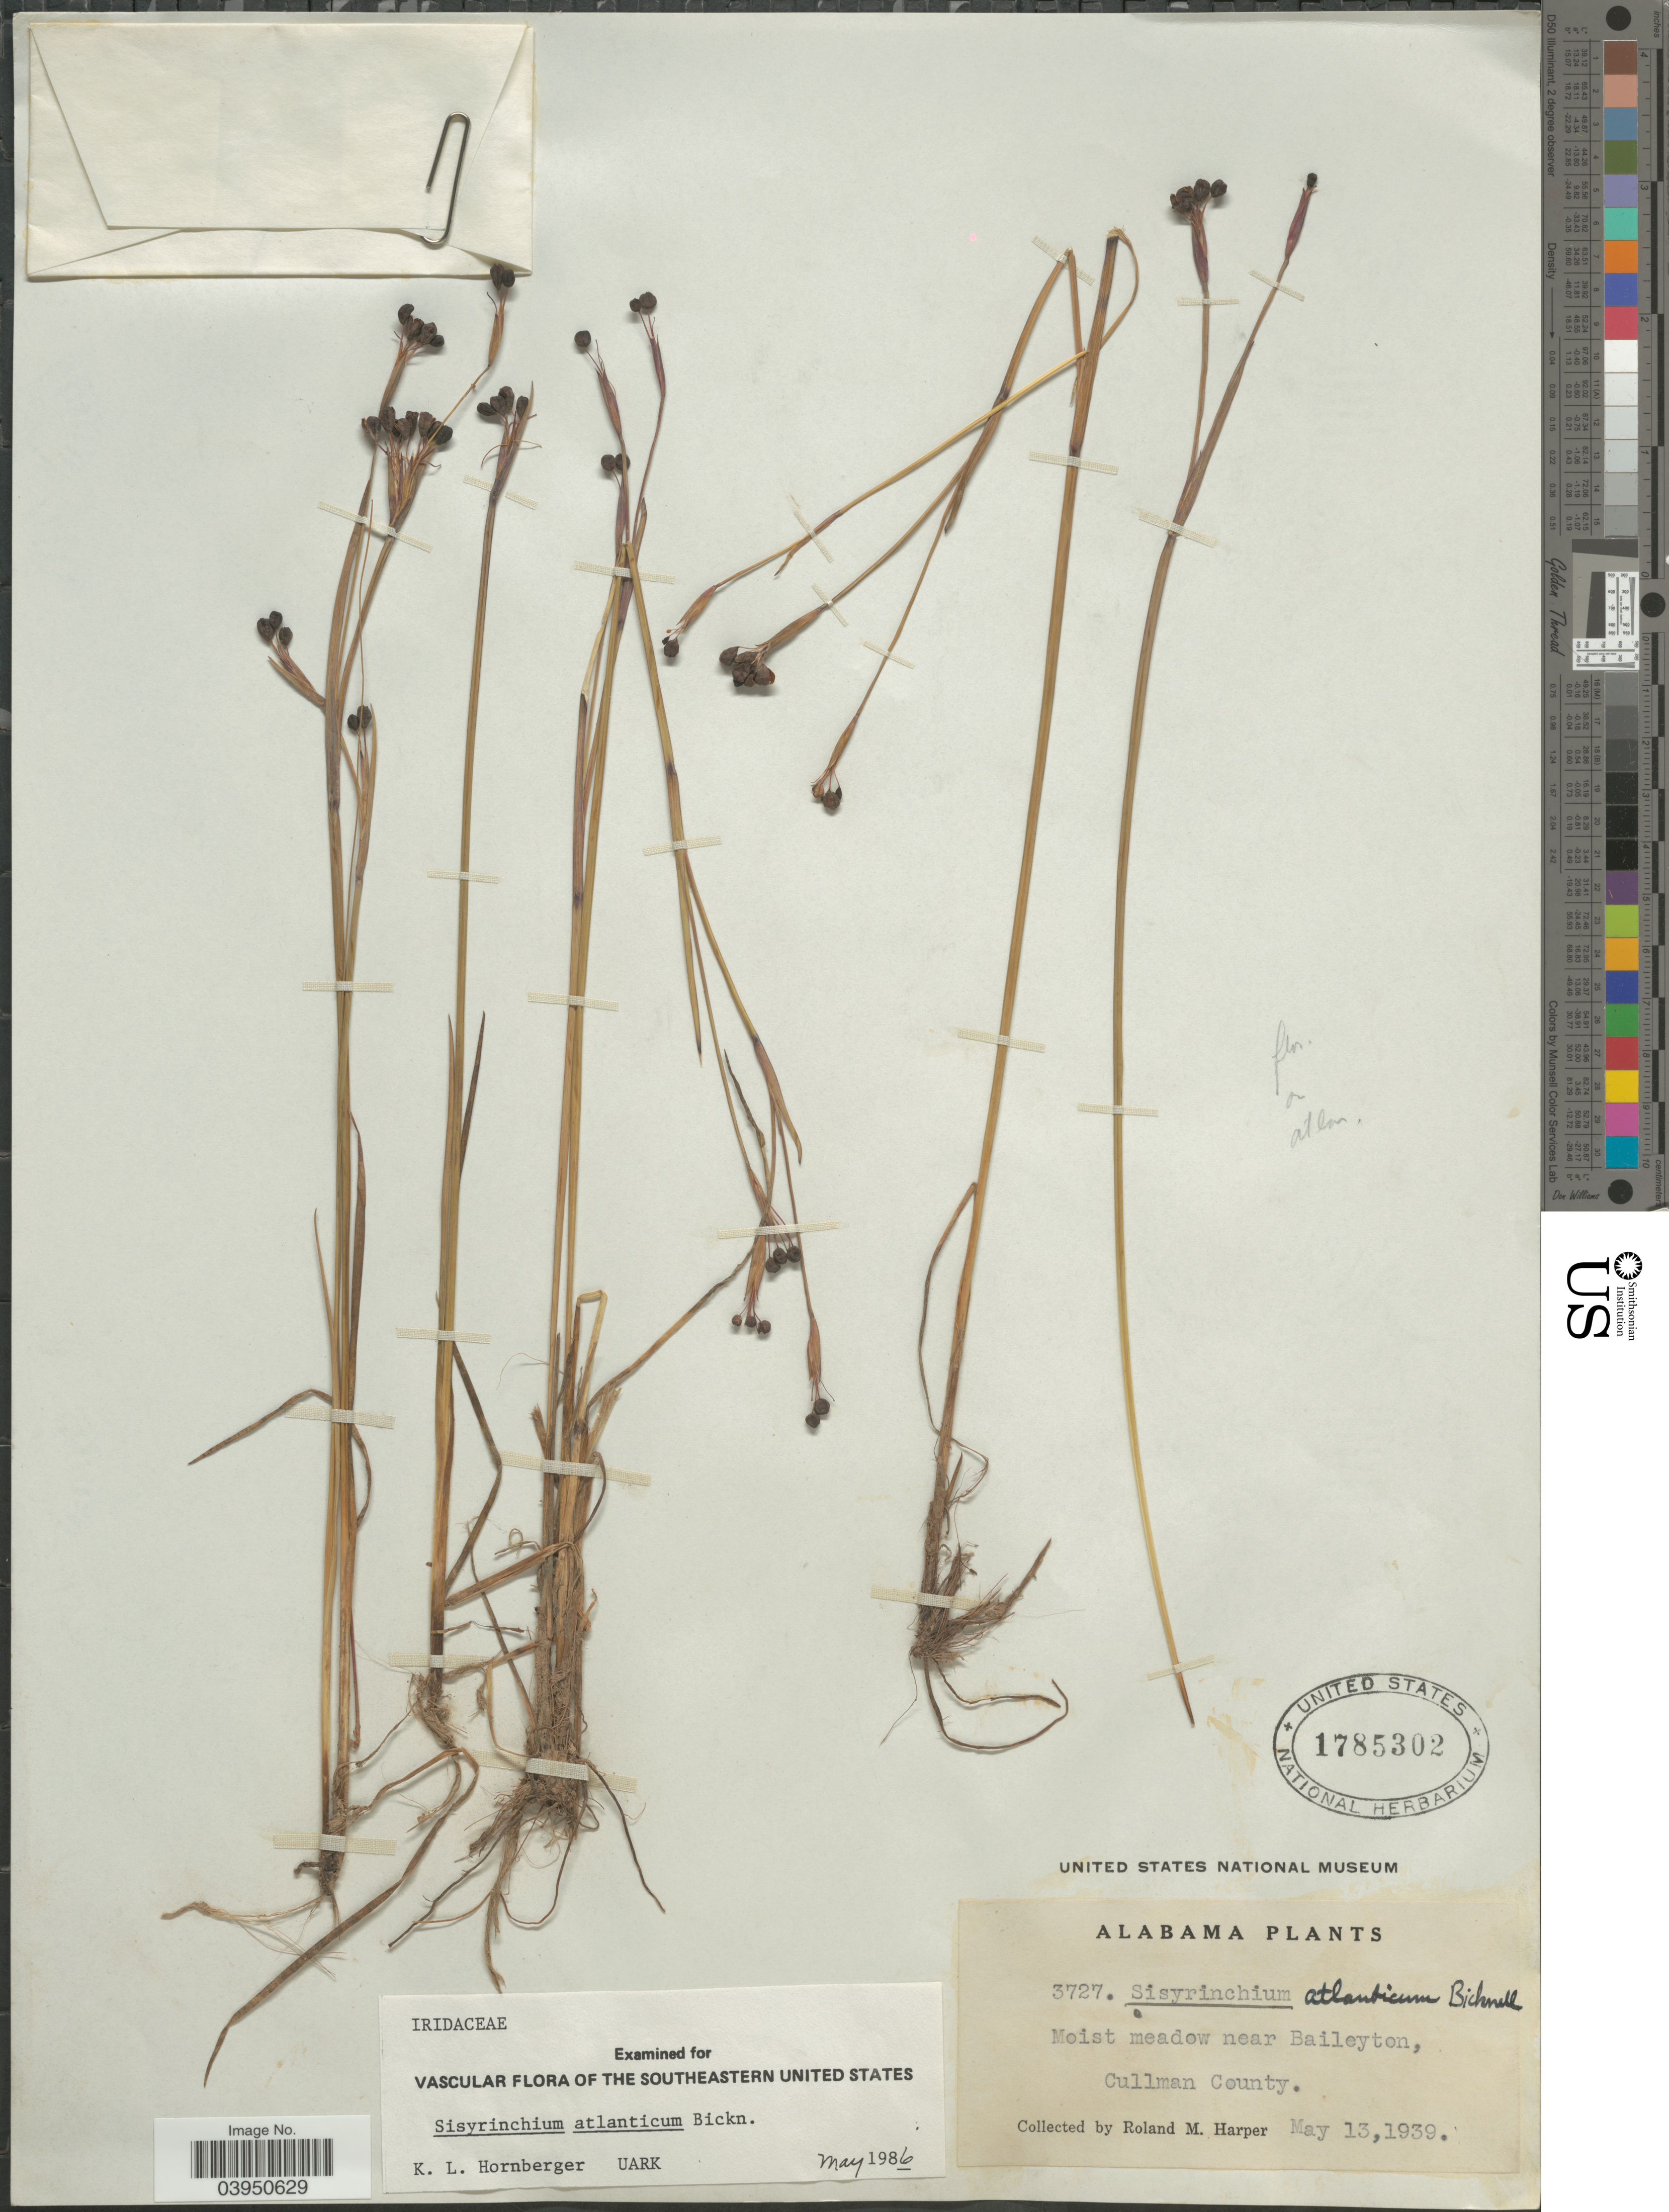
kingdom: Plantae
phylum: Tracheophyta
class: Liliopsida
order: Asparagales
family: Iridaceae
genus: Sisyrinchium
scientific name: Sisyrinchium atlanticum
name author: E.P. Bicknell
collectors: R. M. Harper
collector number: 3727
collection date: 1939-05-13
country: United States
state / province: Alabama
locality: Near Baileyton, Cullman County.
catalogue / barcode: US 1785302